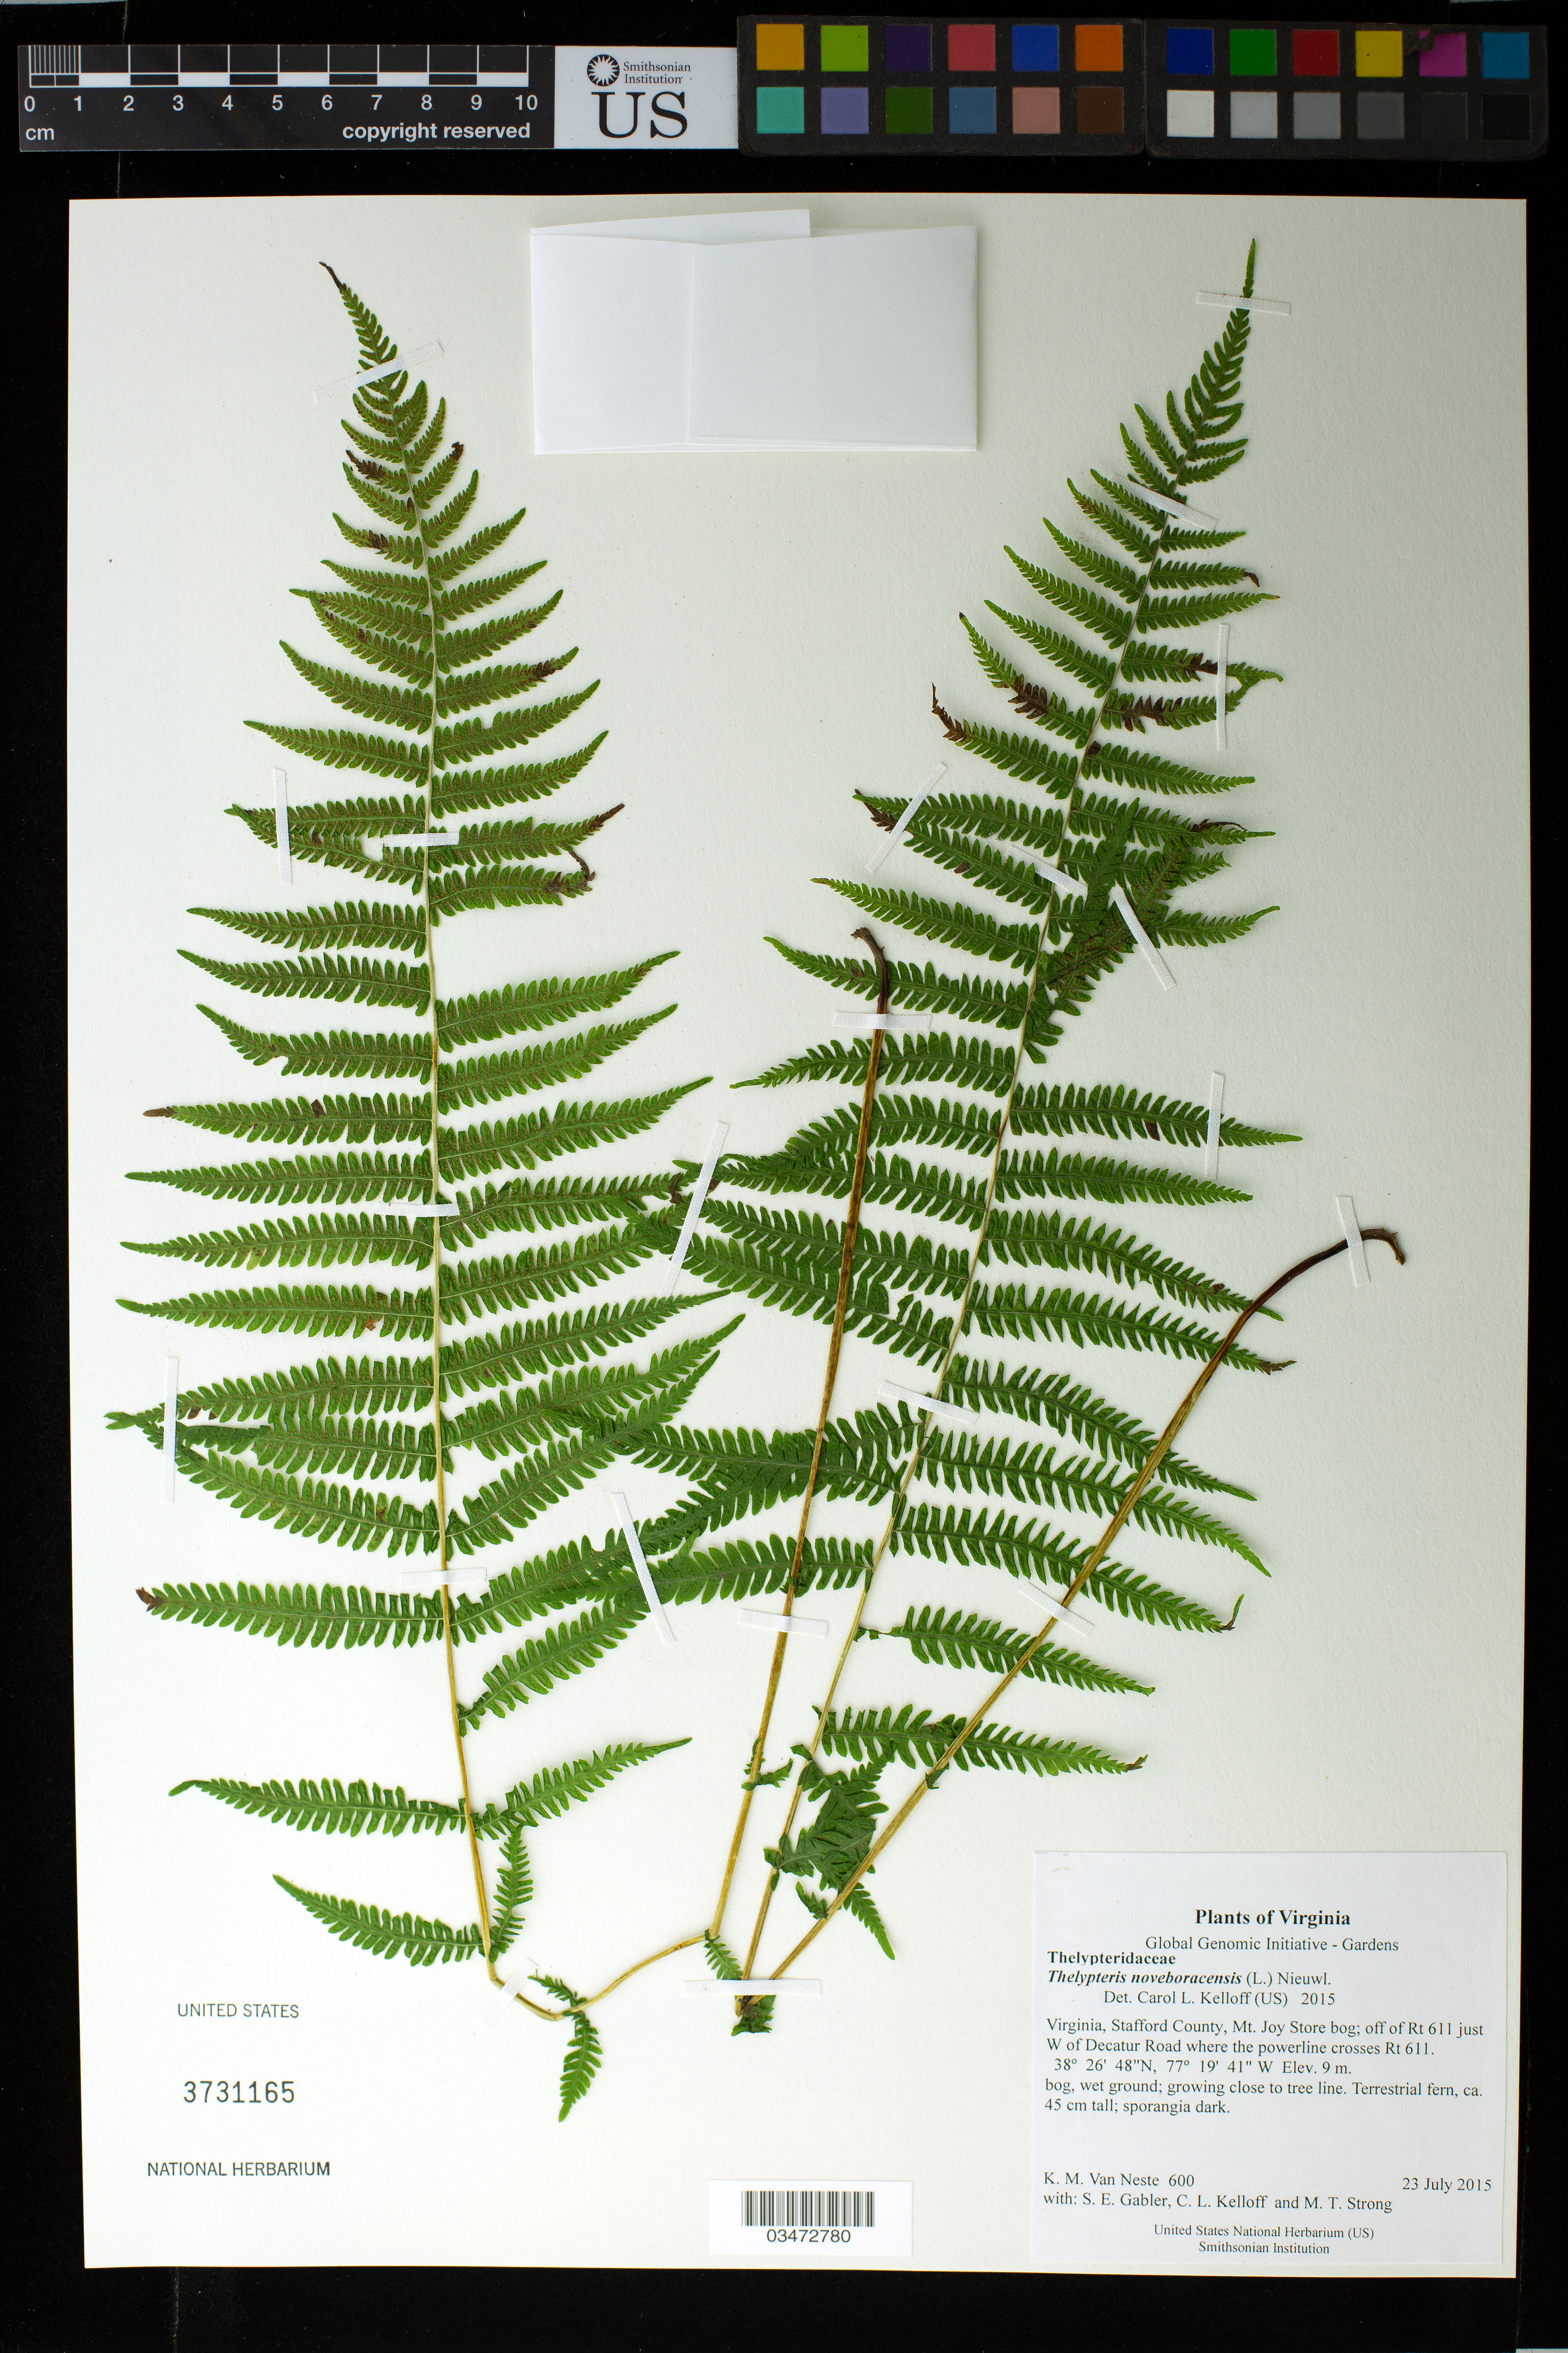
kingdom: Plantae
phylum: Tracheophyta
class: Polypodiopsida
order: Polypodiales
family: Thelypteridaceae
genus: Thelypteris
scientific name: Thelypteris noveboracensis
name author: (L.) Nieuwl.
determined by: Kelloff, Carol L., (US), Smithsonian Institution - National Museum of Natural History (UNITED STATES)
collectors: K. M. Van Neste, S. E. Gabler, C. L. Kelloff & M. T. Strong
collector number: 600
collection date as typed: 23 July 2015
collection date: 2015-07-23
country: United States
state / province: Virginia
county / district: Stafford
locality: Mt. Joy Store bog; off of Rt 611 just W of Decatur Road where the powerline crosses Rt 611.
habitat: bog, wet ground; growing close to tree line.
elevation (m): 9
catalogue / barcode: US 3731165